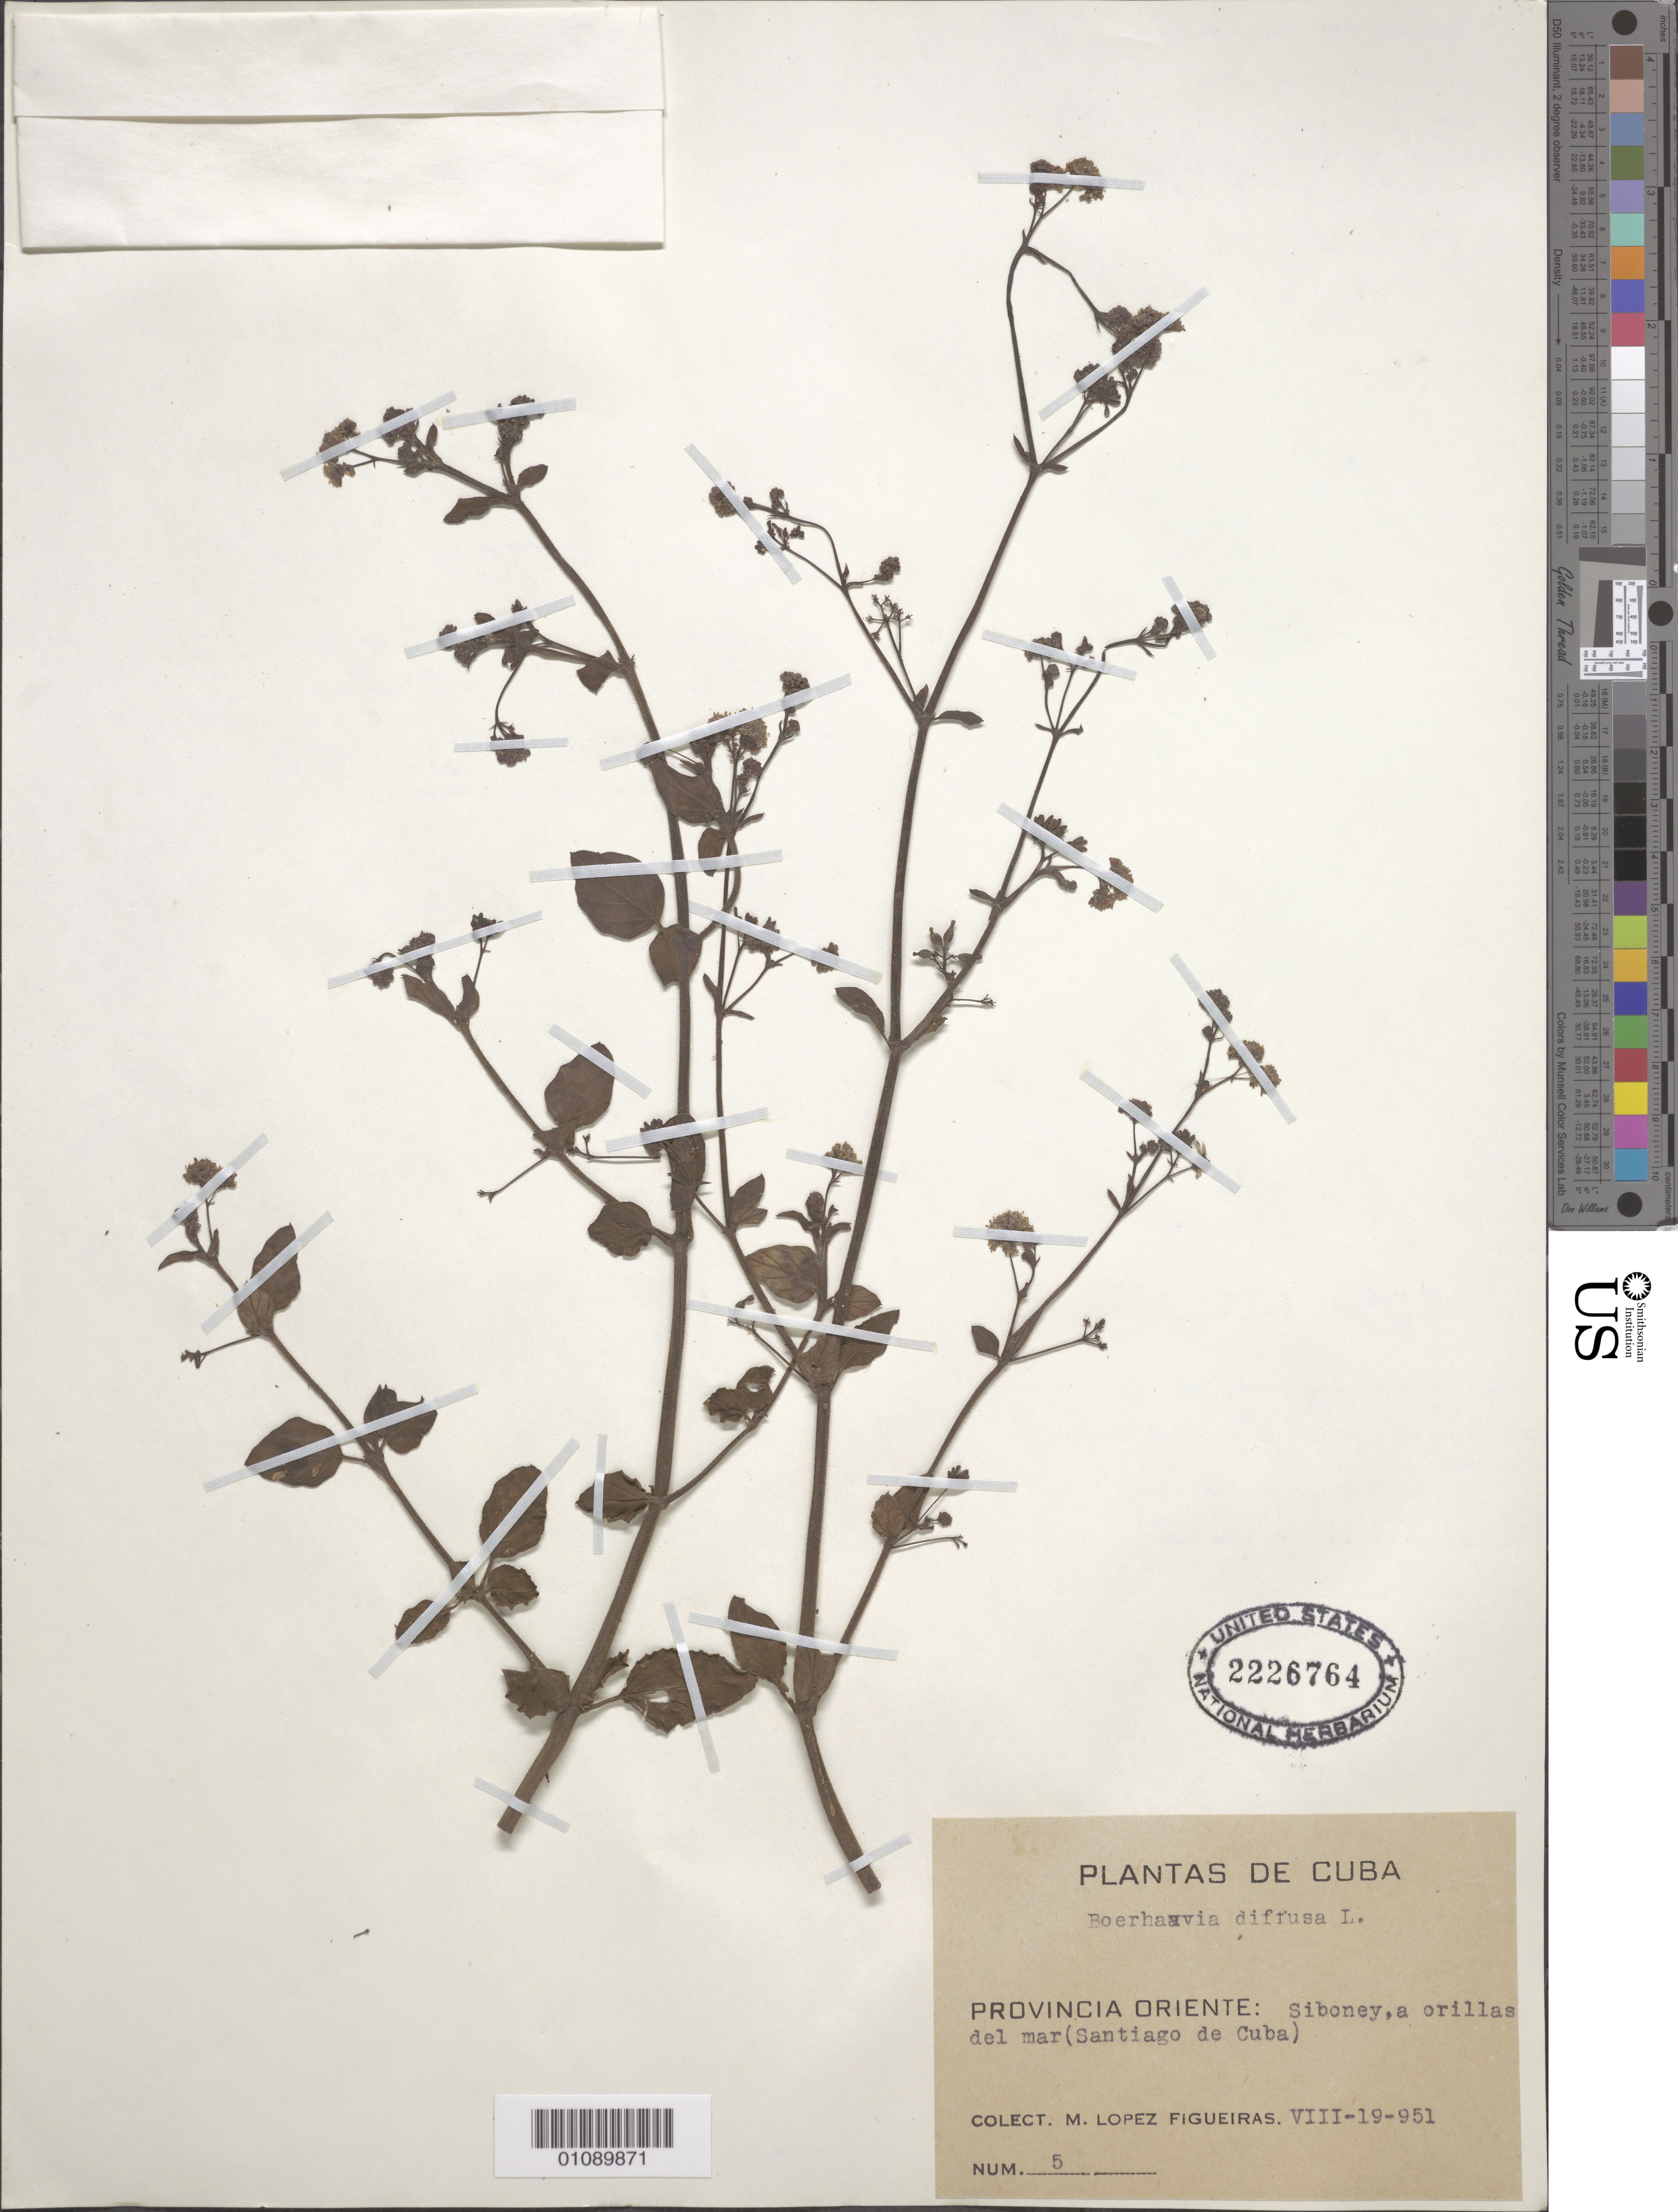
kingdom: Plantae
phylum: Tracheophyta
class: Magnoliopsida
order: Caryophyllales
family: Nyctaginaceae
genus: Boerhavia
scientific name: Boerhavia diffusa var. diffusa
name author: L.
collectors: M. López Figueiras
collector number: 5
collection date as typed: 19 Aug 1951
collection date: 1951-08-19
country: Cuba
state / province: Santiago de Cuba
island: Cuba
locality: Provincia Oriente: Siboney, a orillas del mar (Santiago de Cuba)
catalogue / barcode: US 2226764